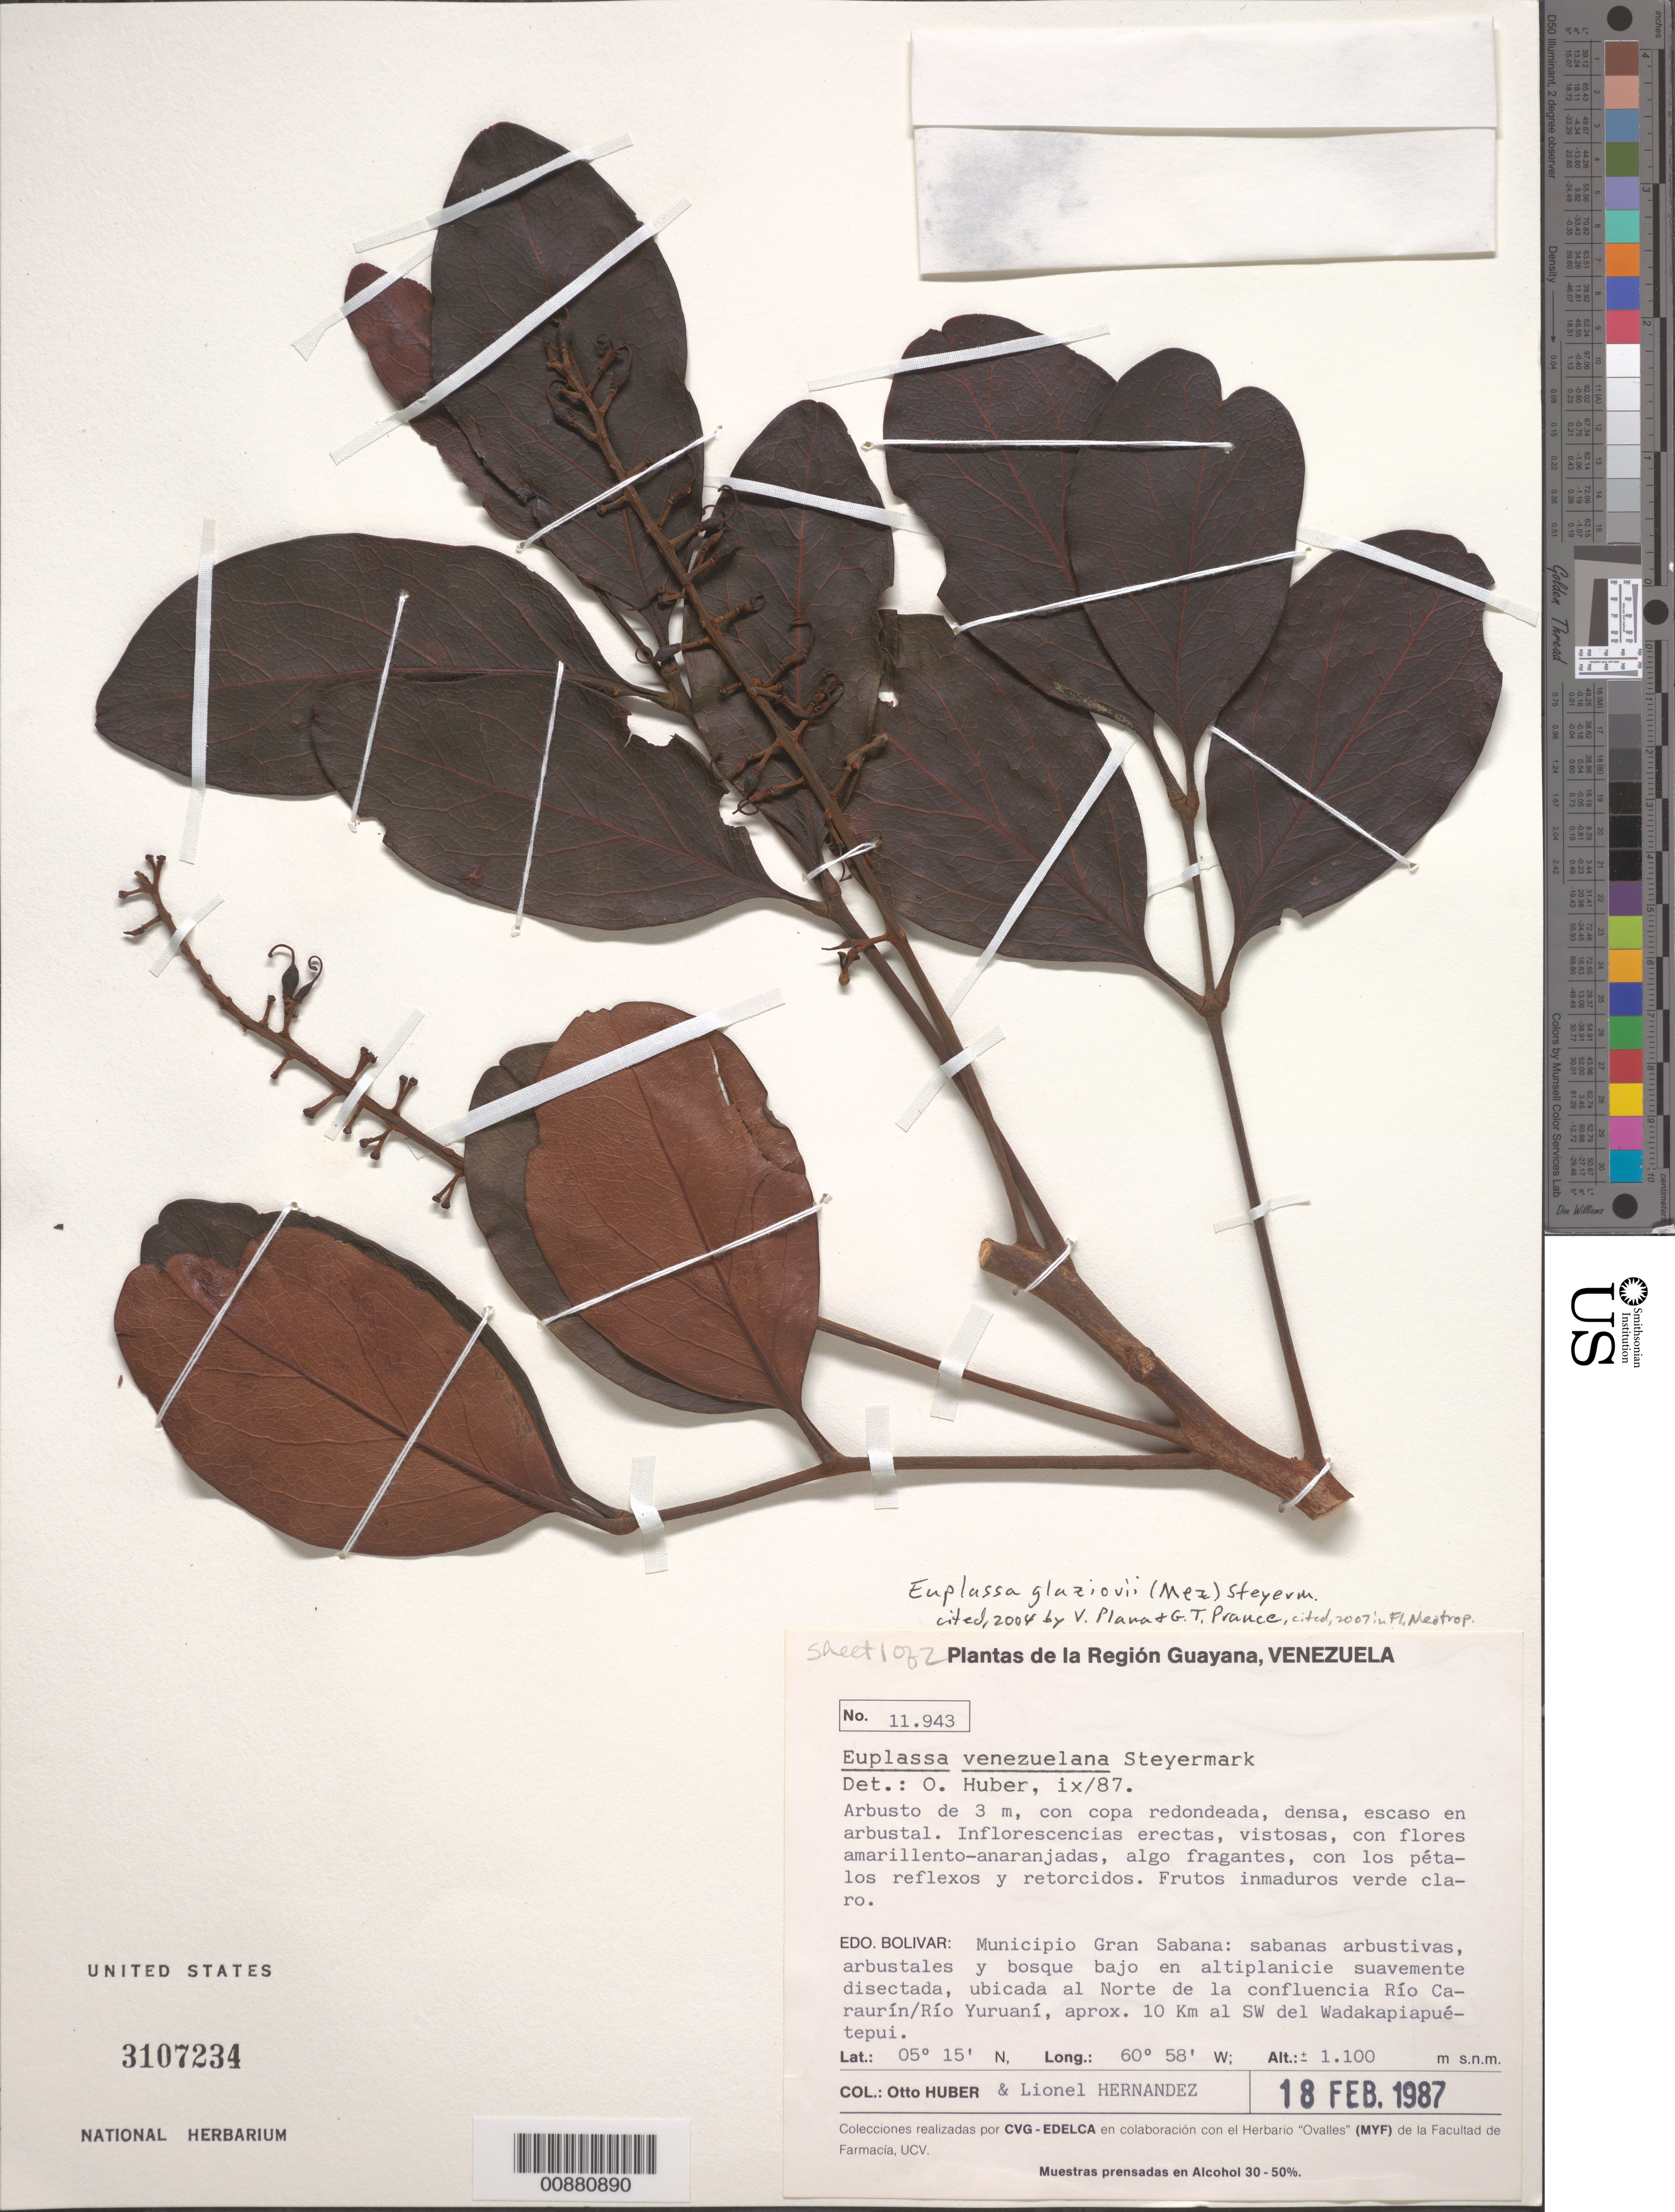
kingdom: Plantae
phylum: Tracheophyta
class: Magnoliopsida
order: Proteales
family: Proteaceae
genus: Euplassa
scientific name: Euplassa glaziovii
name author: (Mez) Steyerm.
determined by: Plana, V.; Prance, G. T.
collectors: O. Huber & L. Hernández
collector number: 11943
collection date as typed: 18-Feb-87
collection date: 1987-02-18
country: Venezuela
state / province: Bolívar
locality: Mun. Gran Sabana, N de la confluencia Río Caruarín/Río Yuruaní, approx. 10 km SW Wadakapiapué-tepuí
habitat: Sabanas arbustales y bosque bajo en altiplanicie suavemente disectada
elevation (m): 1100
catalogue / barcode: US 3107234